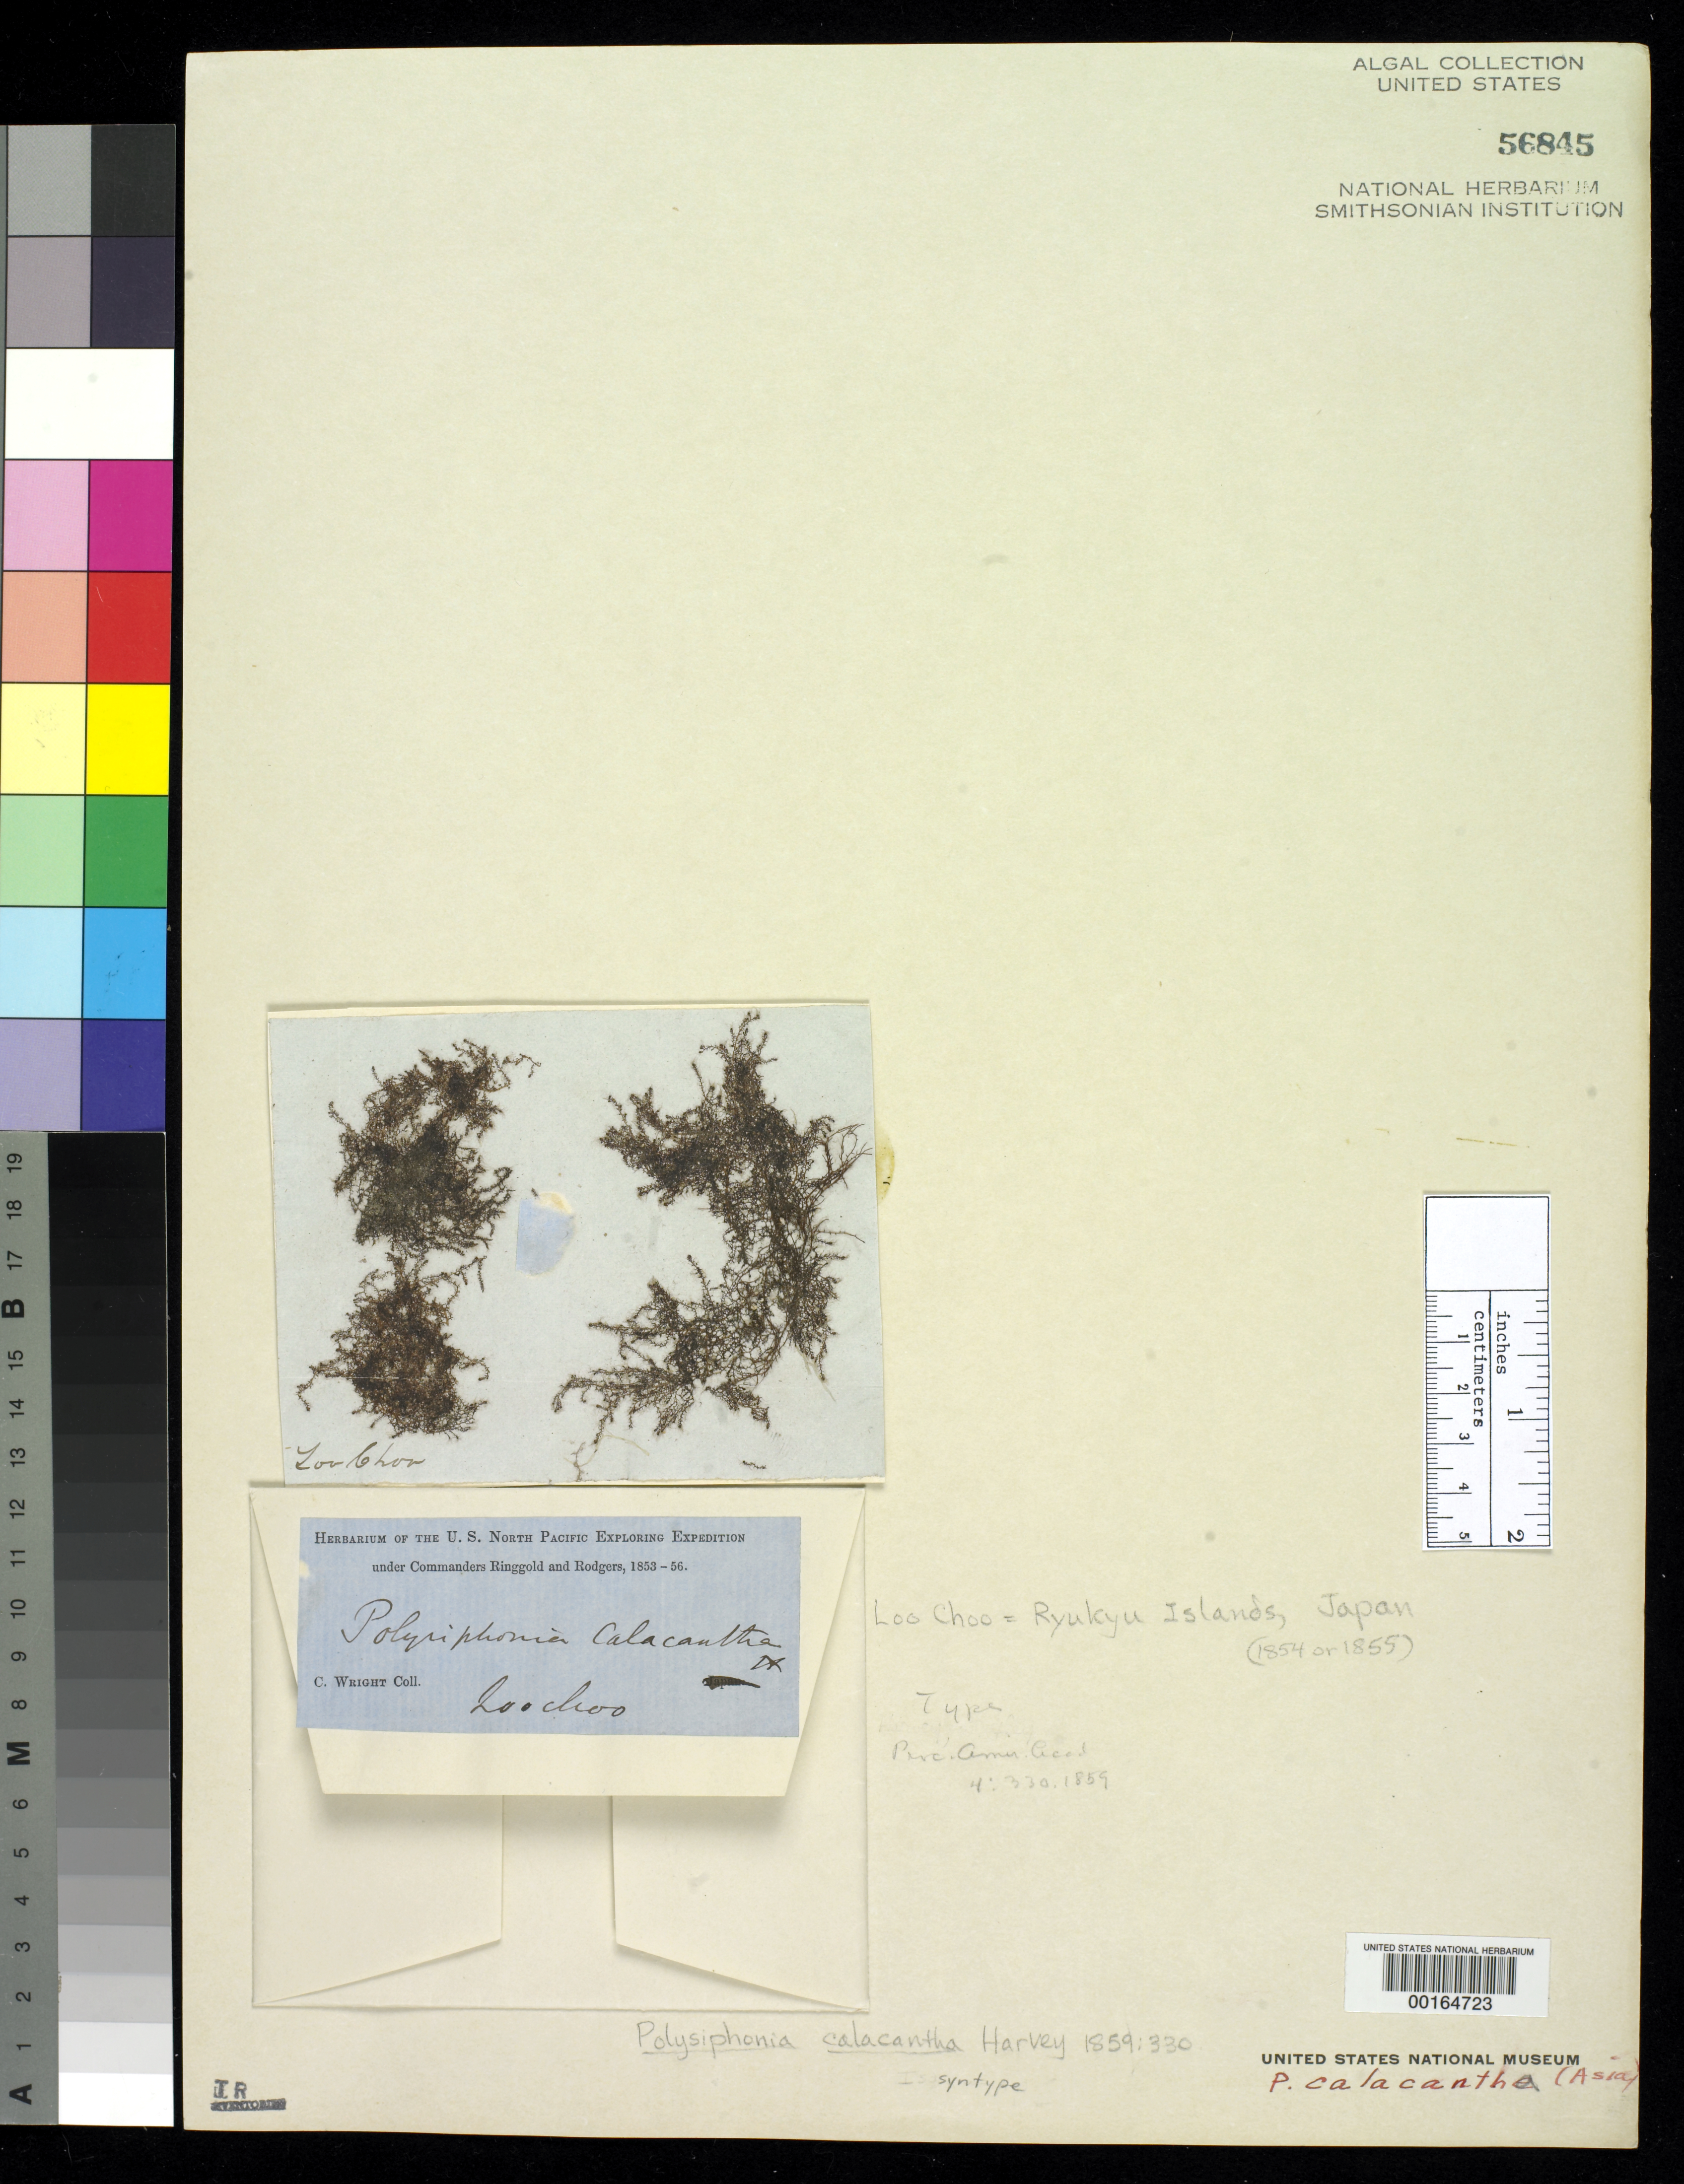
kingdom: Plantae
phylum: Rhodophyta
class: Florideophyceae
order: Ceramiales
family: Rhodomelaceae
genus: Polysiphonia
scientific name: Polysiphonia calacantha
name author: Harv.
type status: Syntype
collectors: C. Wright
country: Japan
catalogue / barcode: US 56845